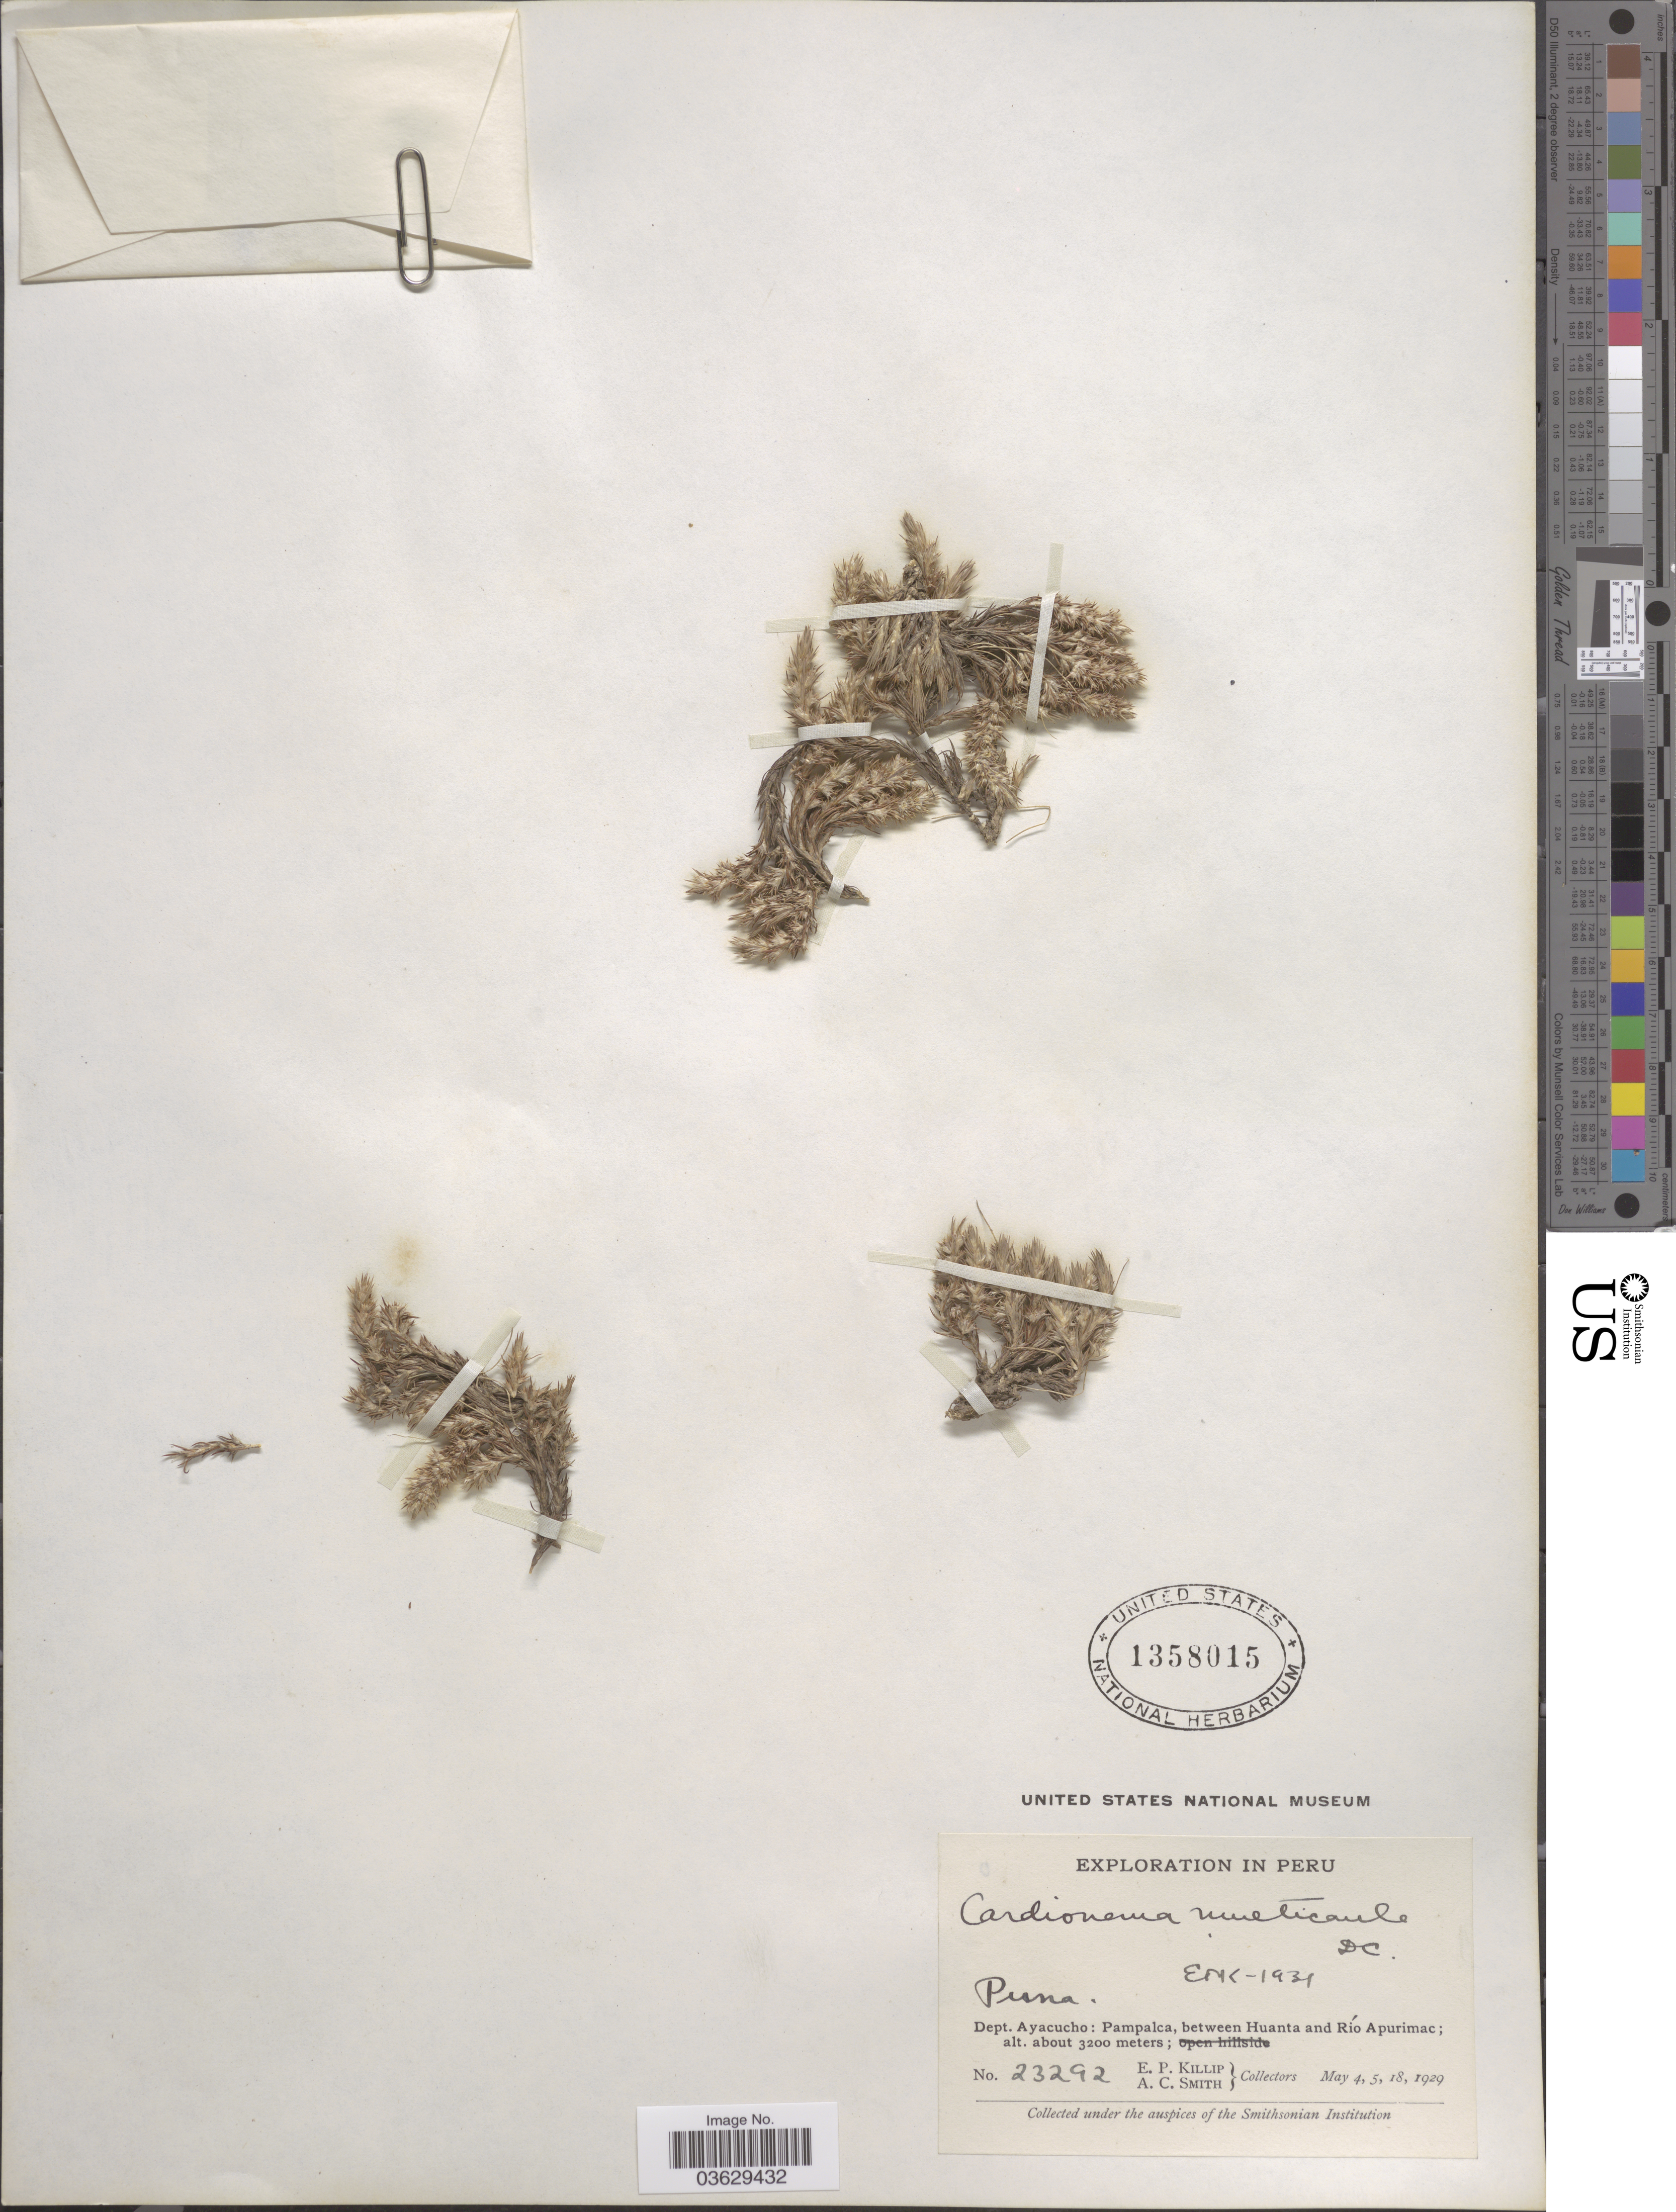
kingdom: Plantae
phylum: Tracheophyta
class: Magnoliopsida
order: Caryophyllales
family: Caryophyllaceae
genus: Cardionema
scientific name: Cardionema ramosissimum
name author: (Weinm.) A. Nelson & J.F. Macbr.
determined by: U.S. National Herbarium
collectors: E. P. Killip & A. C. Smith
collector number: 23292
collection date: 1929-05-04/1929-05-18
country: Peru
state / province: Ayacucho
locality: Puna. Dept. Ayacucho: Pampalca, between Huanta and Río Apurimac.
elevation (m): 3200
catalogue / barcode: US 1358015